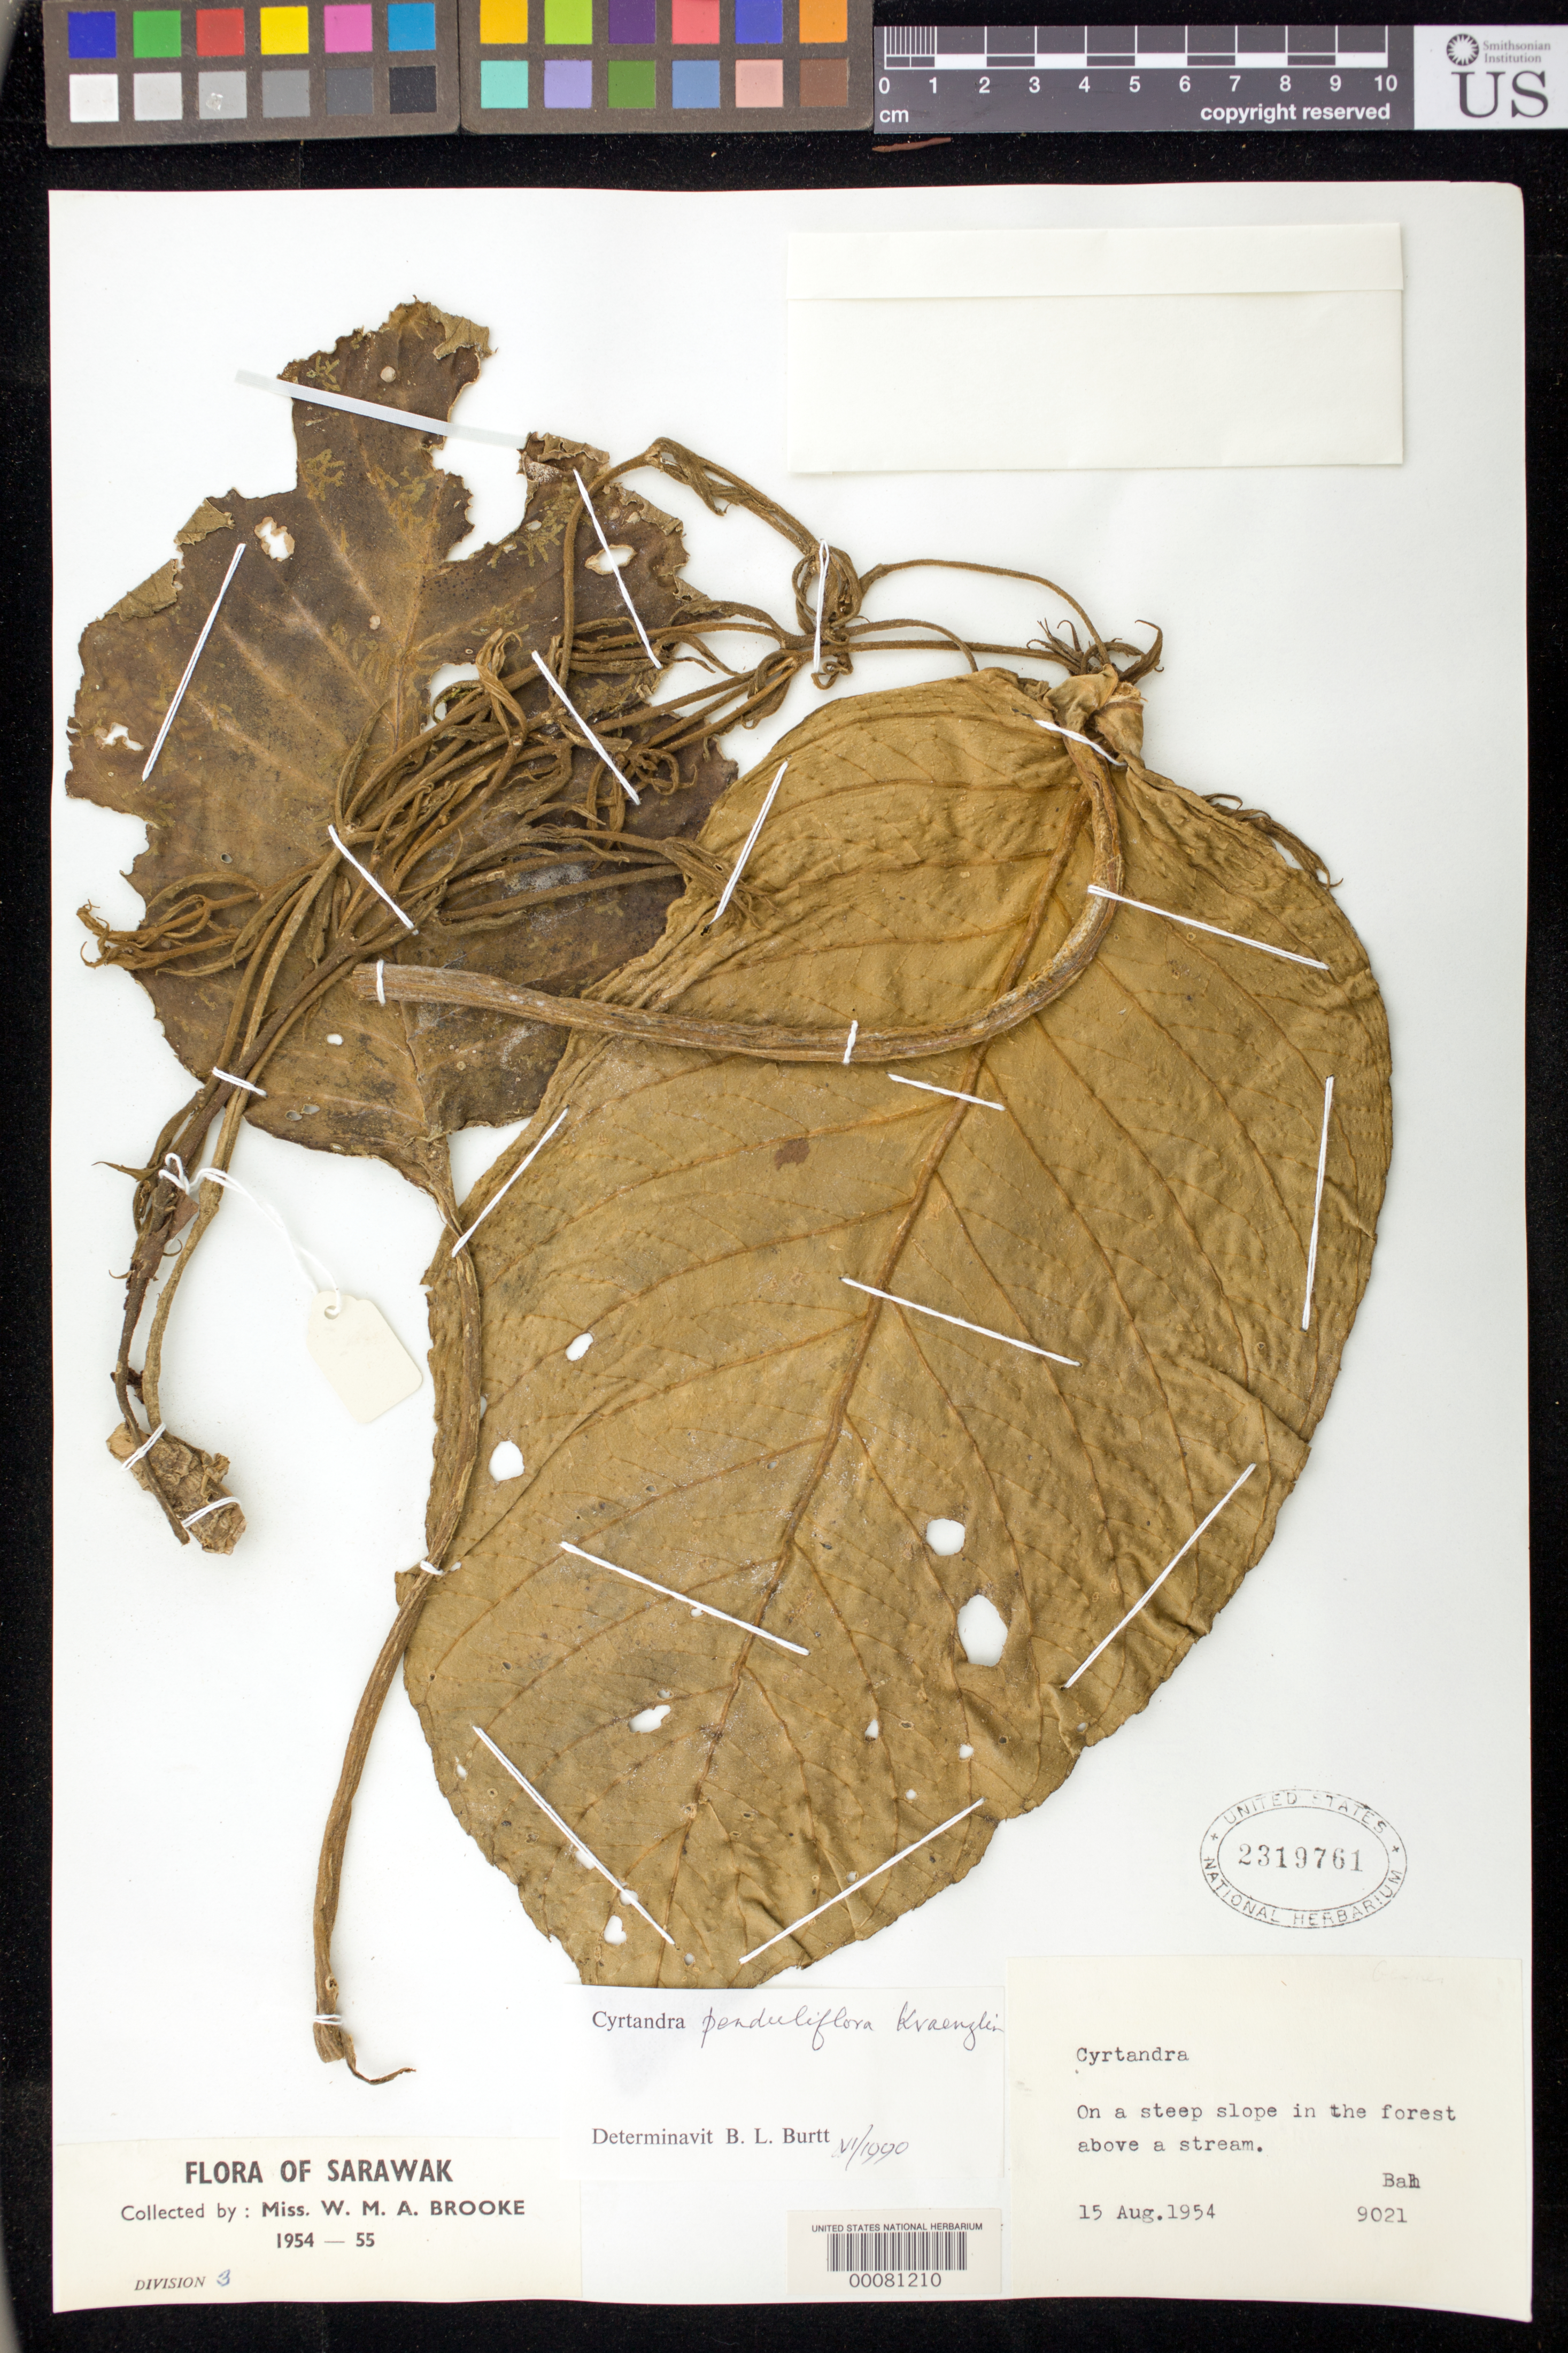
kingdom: Plantae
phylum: Tracheophyta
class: Magnoliopsida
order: Lamiales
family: Gesneriaceae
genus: Cyrtandra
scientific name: Cyrtandra penduliflora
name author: Kraenzl.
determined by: Burtt, B. L.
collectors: W. Brooke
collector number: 9021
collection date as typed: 15 Aug 1954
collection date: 1954-08-15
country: Malaysia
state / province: Sarawak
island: Borneo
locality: Bah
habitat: On a steep slope in the forest above a stream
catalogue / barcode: US 2319761